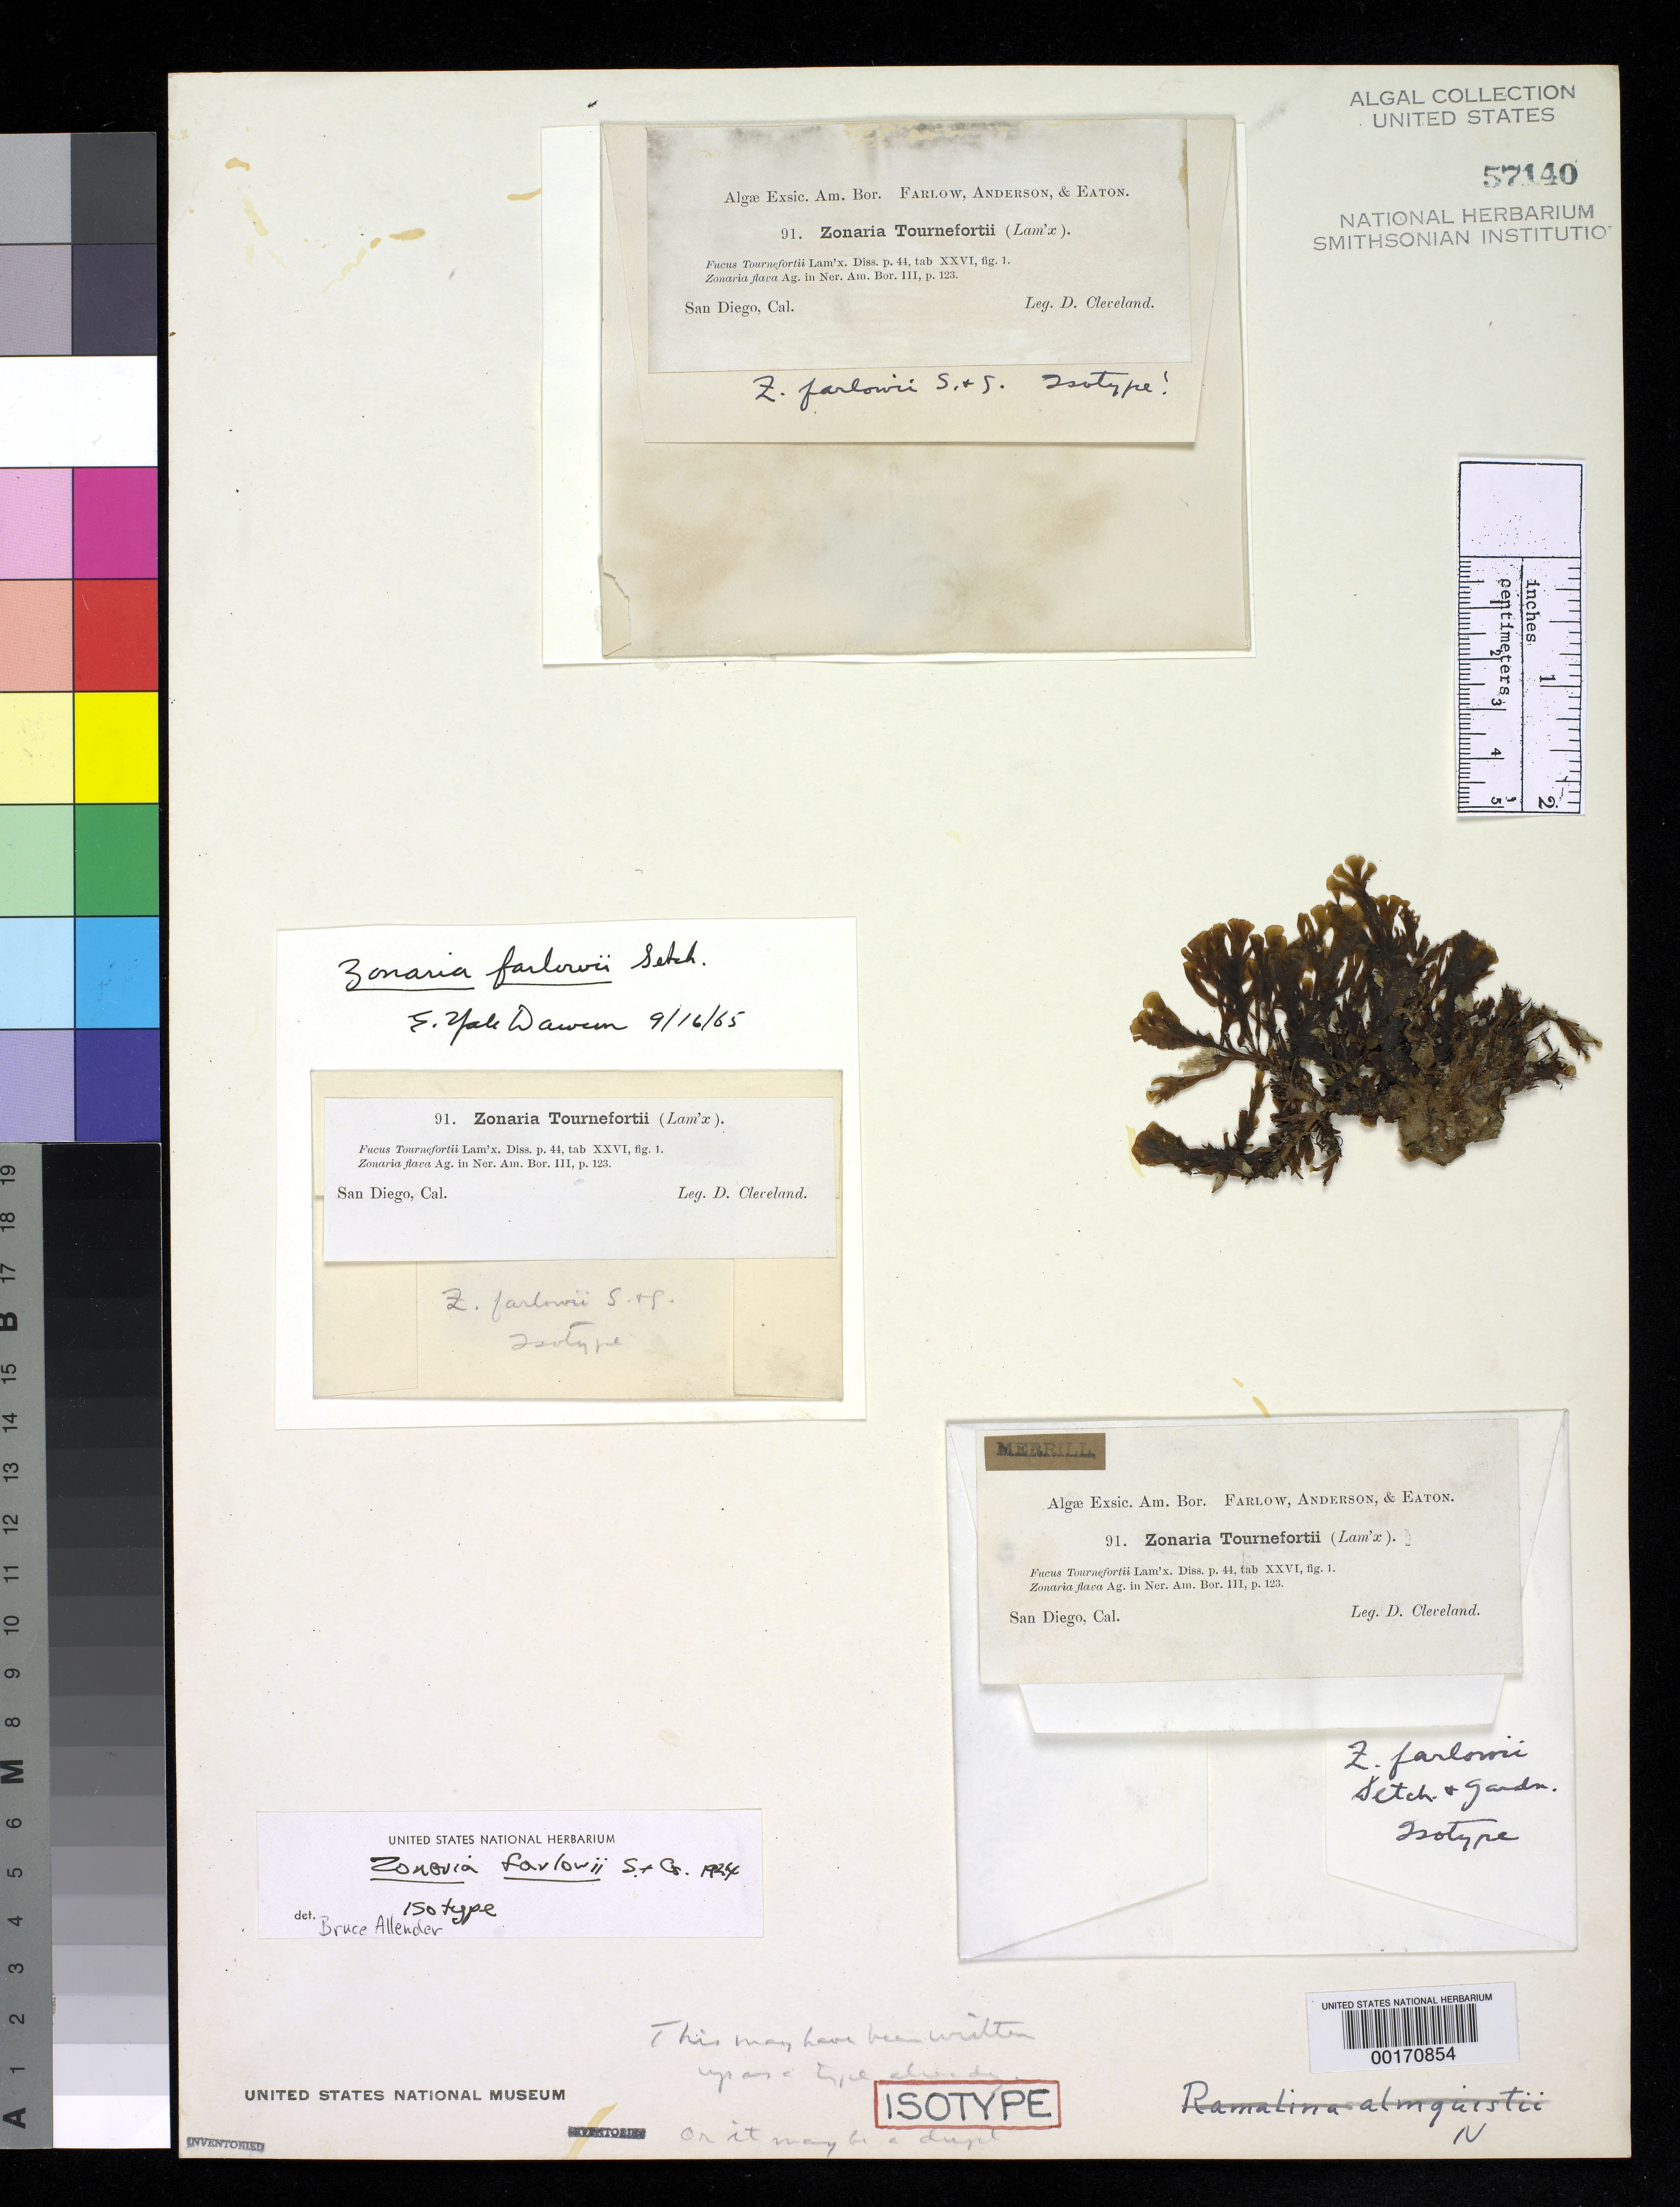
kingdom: Chromista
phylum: Ochrophyta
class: Phaeophyceae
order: Dictyotales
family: Dictyotaceae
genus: Zonaria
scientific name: Zonaria farlowii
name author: Setch. & N.L. Gardner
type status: Isotype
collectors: D. Cleveland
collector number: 91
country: United States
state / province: California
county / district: San Diego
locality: San Diego.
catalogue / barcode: US 57140